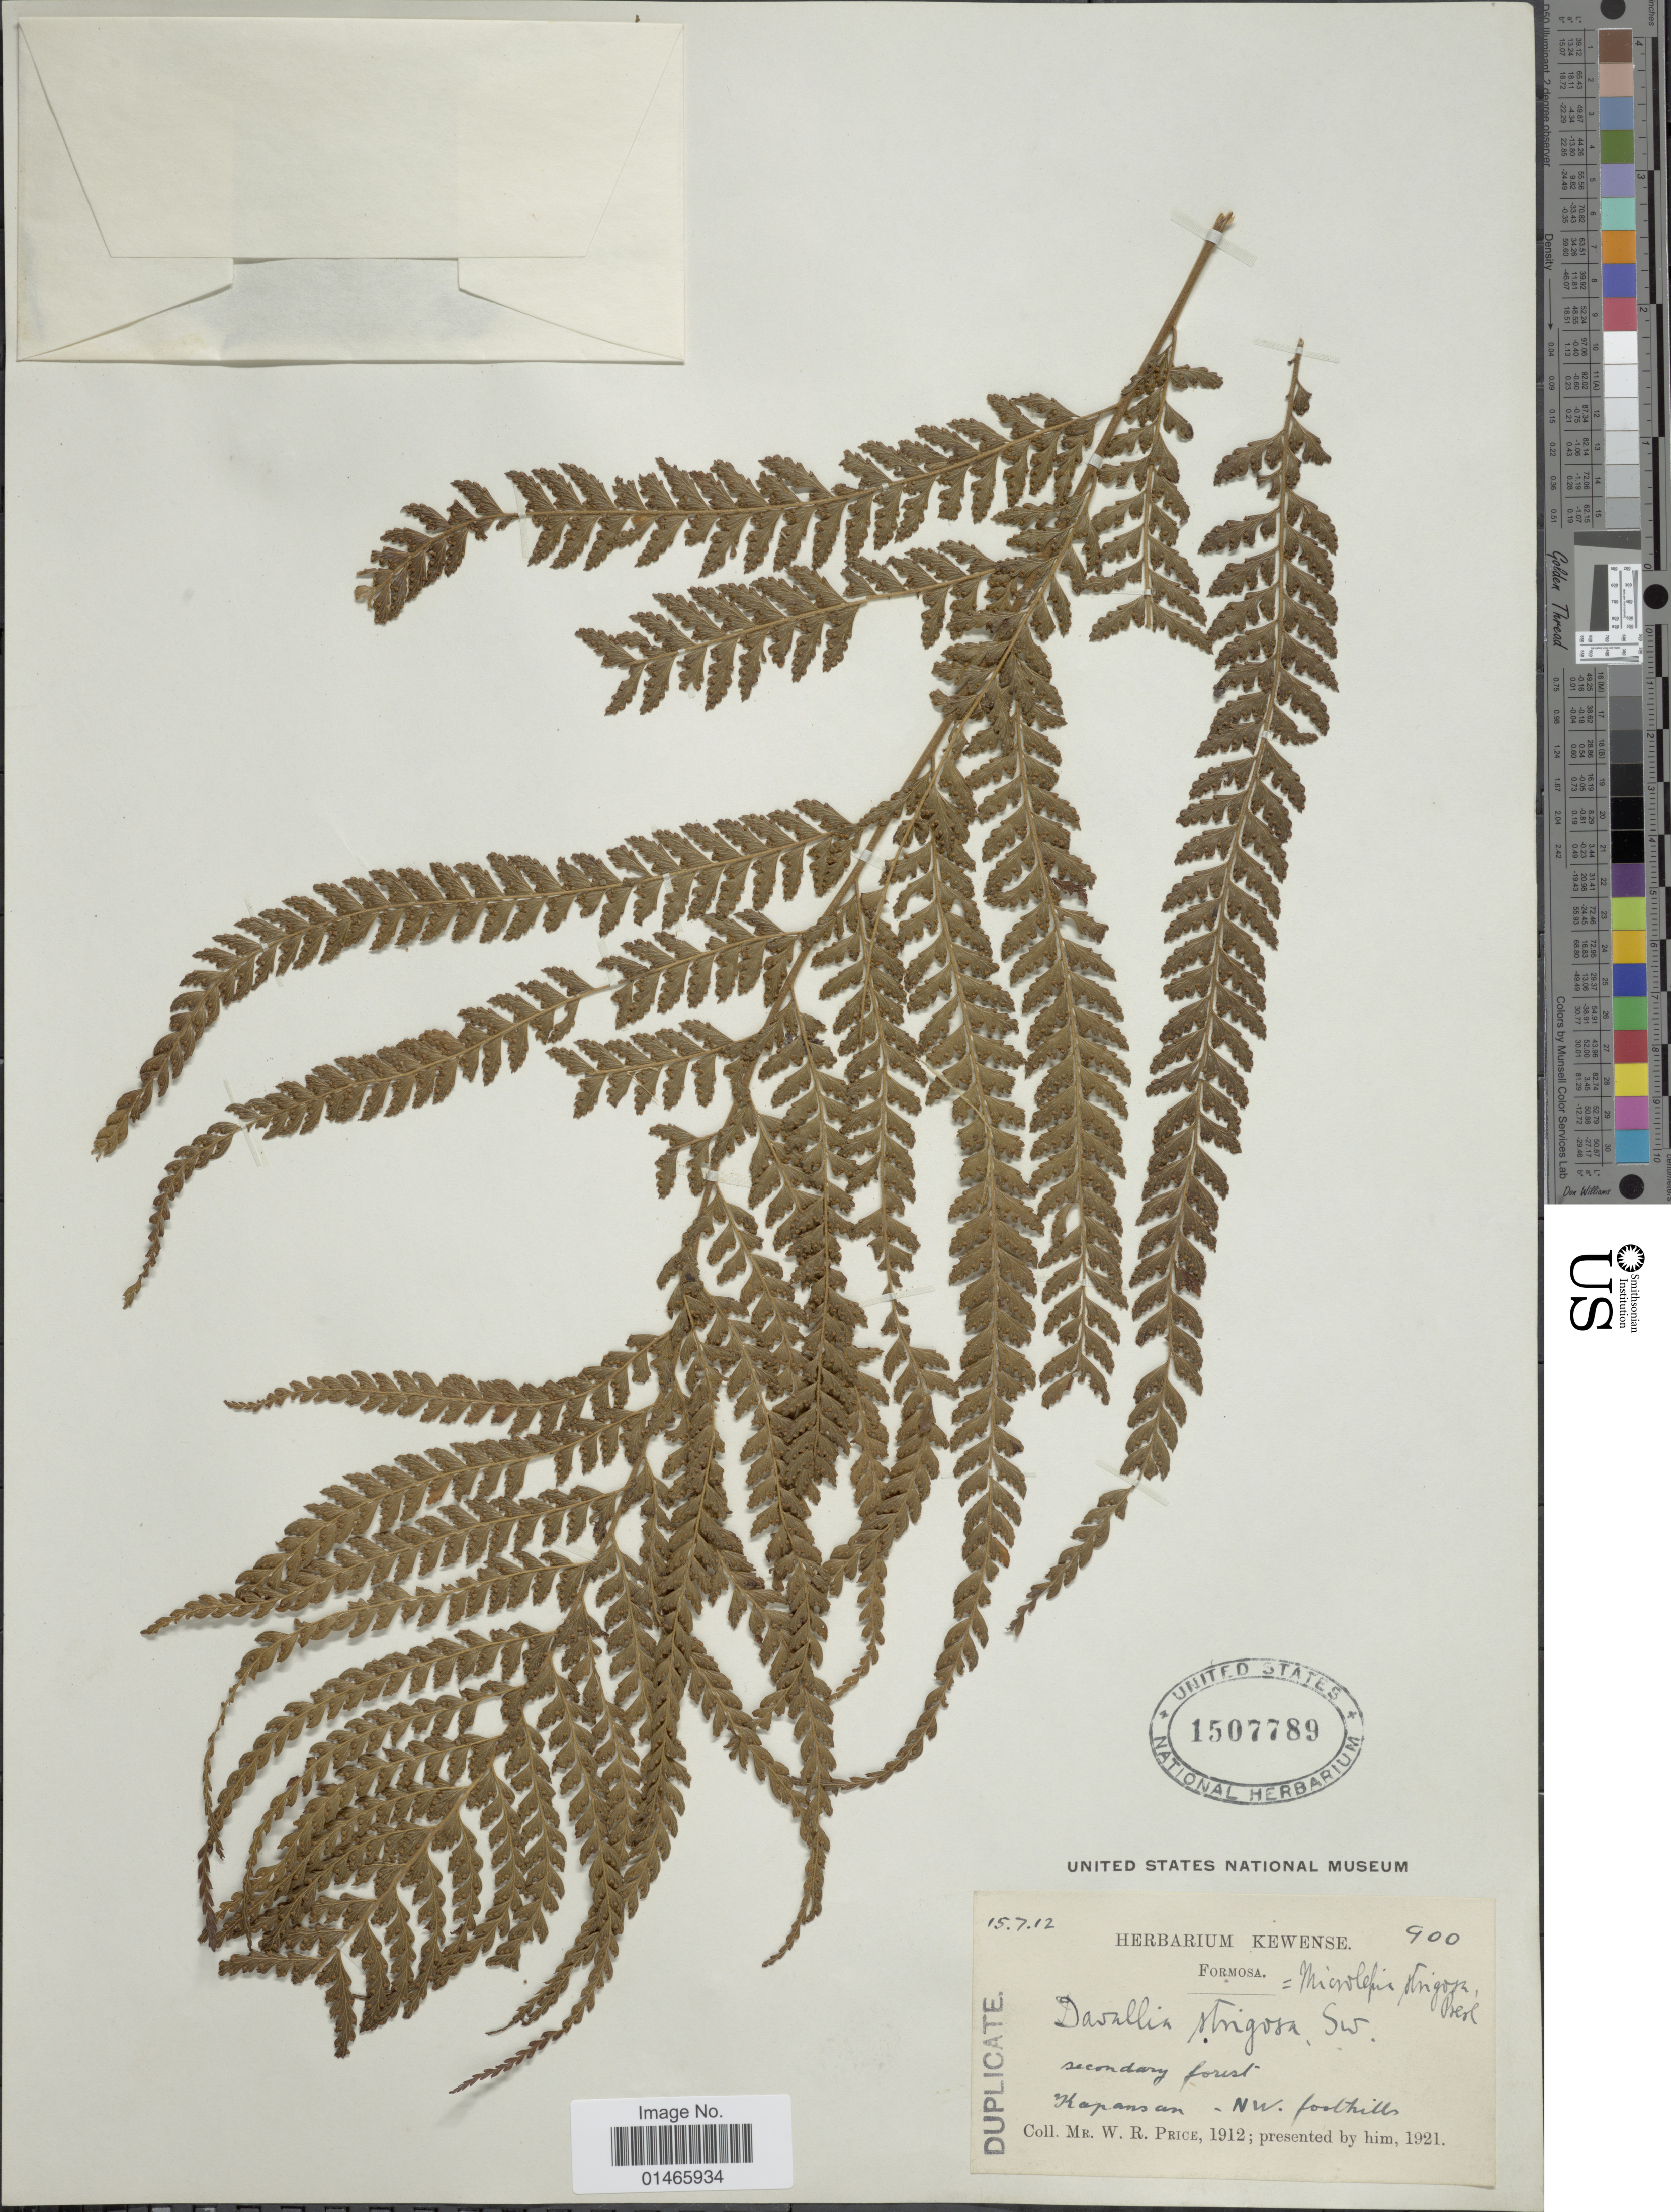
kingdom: Plantae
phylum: Tracheophyta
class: Polypodiopsida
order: Polypodiales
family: Dennstaedtiaceae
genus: Microlepia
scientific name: Microlepia strigosa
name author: (Thunb.) J. Presl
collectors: W. Price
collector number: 900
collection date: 1912-07-15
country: Taiwan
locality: Kapansan, NW. foothills, Formosa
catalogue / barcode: US 1507789